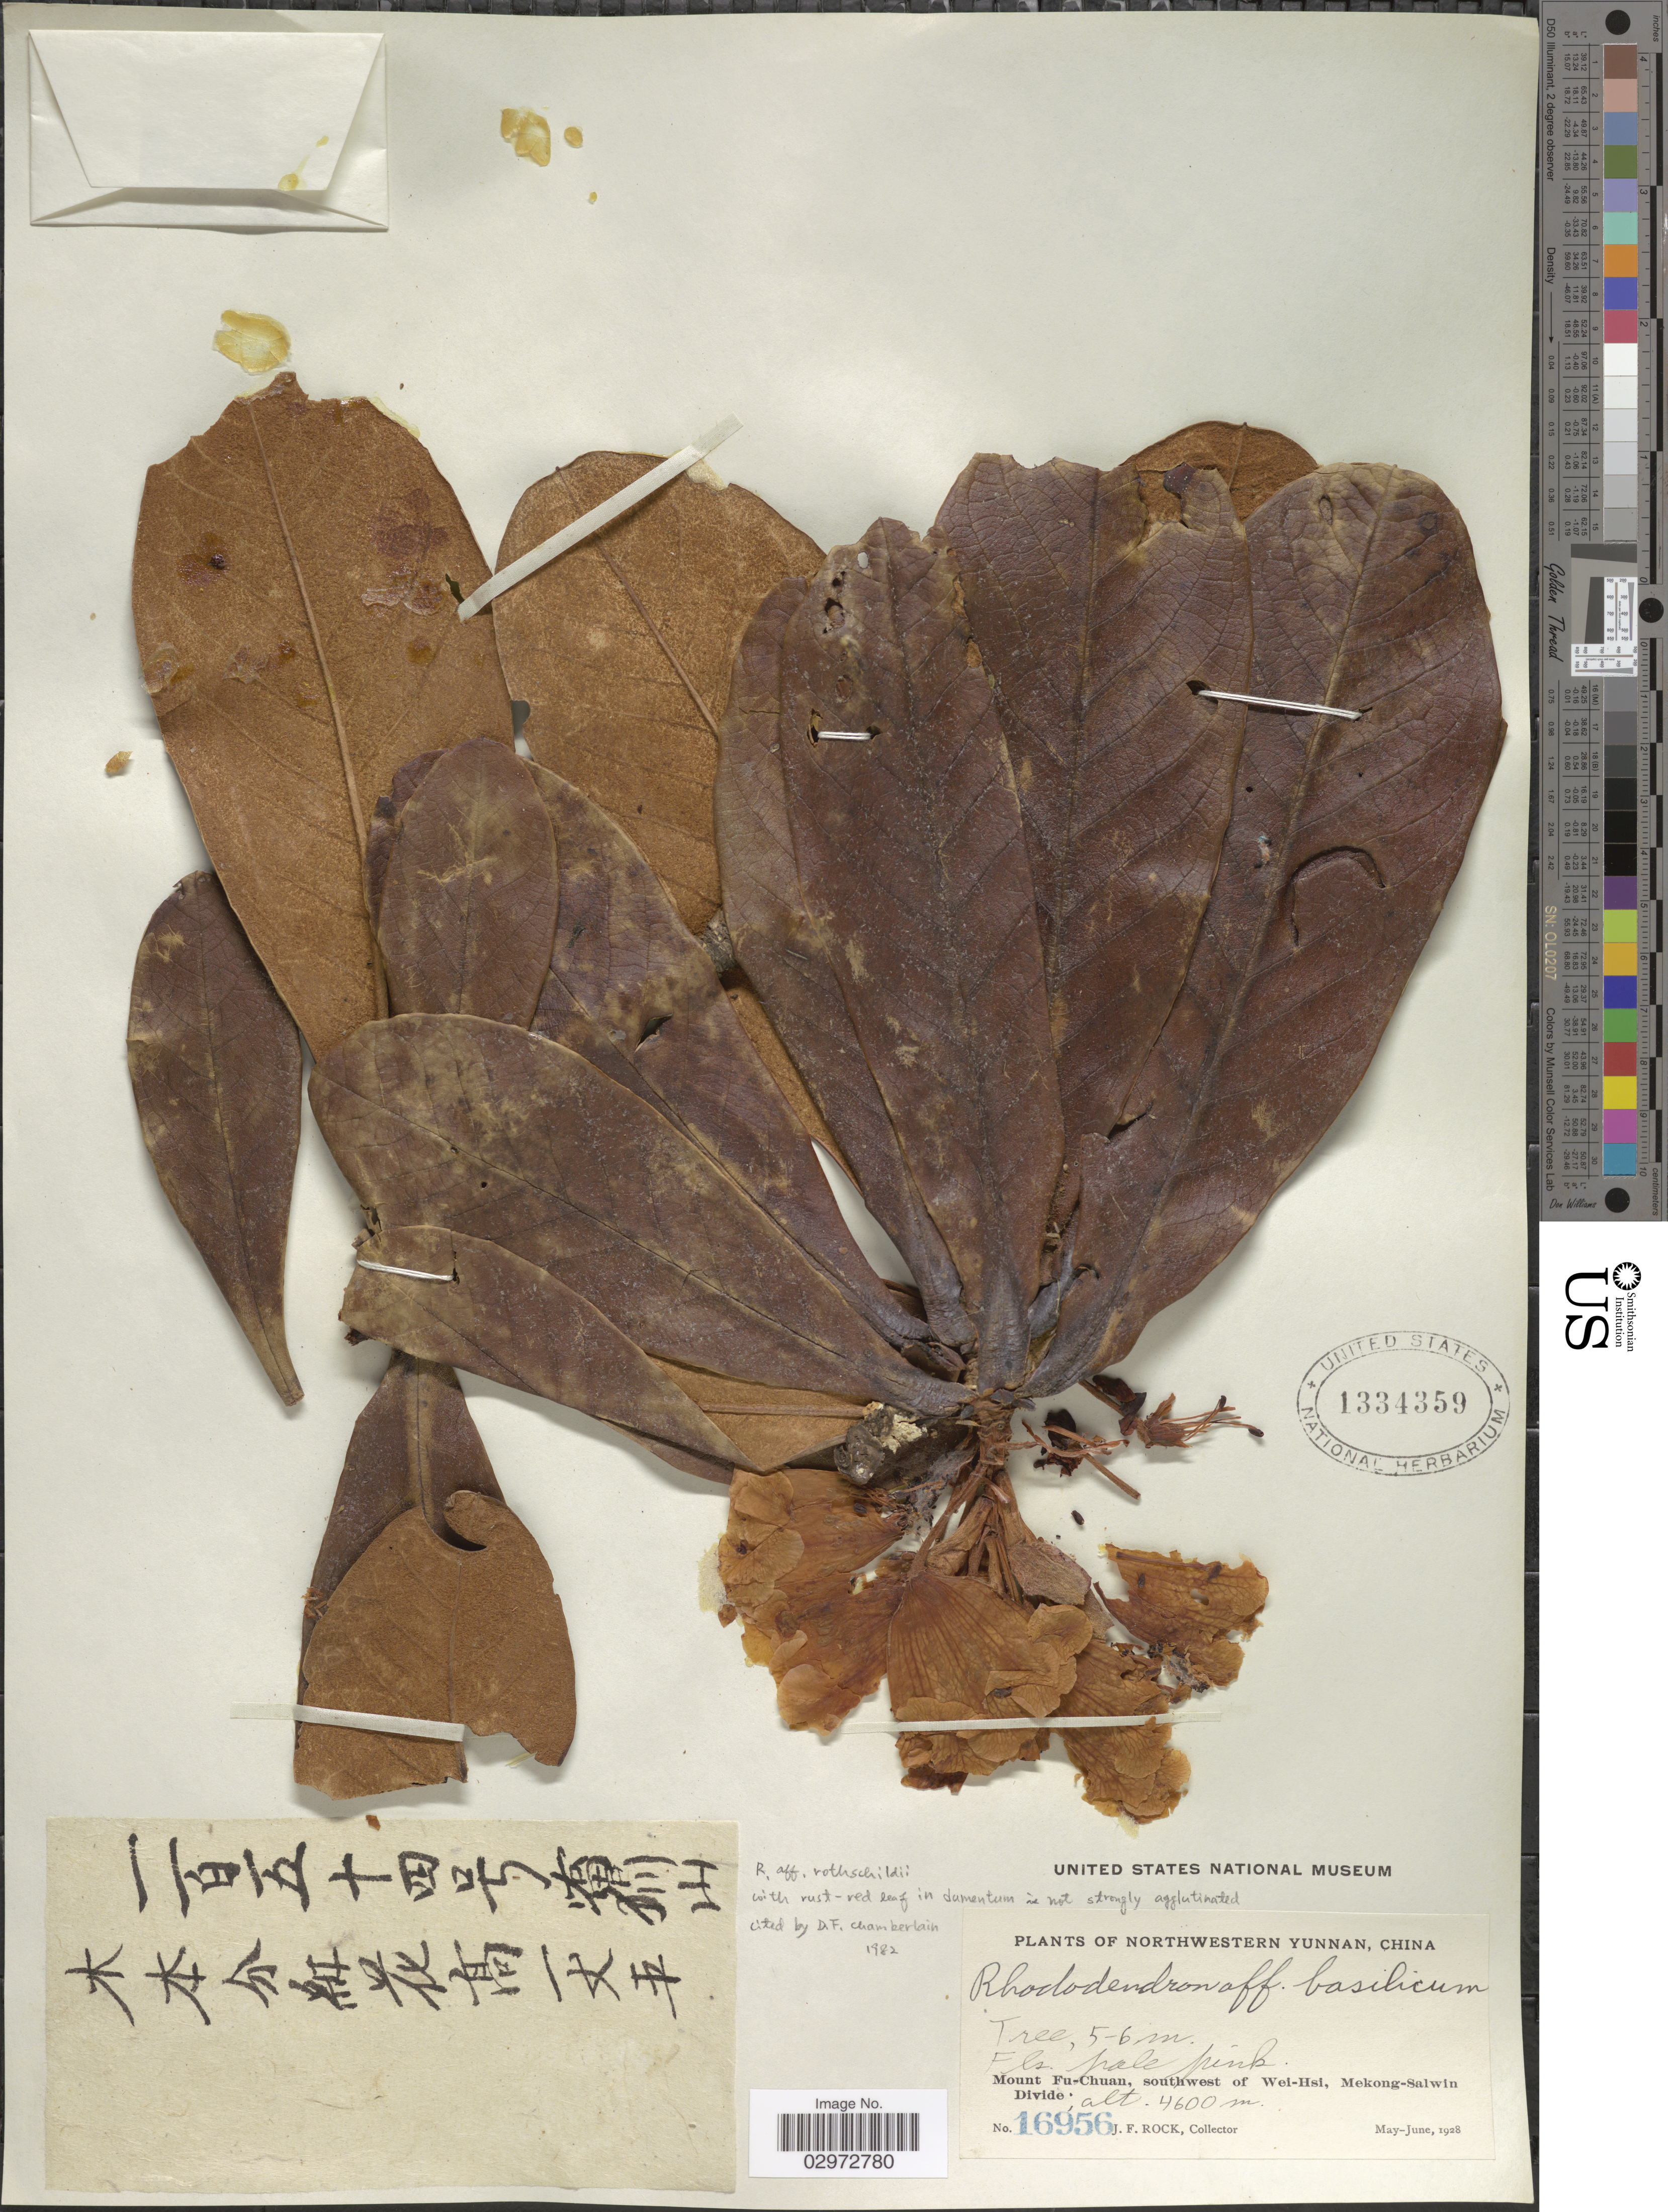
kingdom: Plantae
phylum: Tracheophyta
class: Magnoliopsida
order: Ericales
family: Ericaceae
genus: Rhododendron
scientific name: Rhododendron rothschildii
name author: Davidian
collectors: J. Rock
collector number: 16956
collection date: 1928-05/1928-06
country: China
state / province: Yunnan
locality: Northwestern Yunnan. Mount Fu-Chuan, southwest of Wei-Hsi, Mekong-Salwin Divide.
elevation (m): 4600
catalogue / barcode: US 1334359